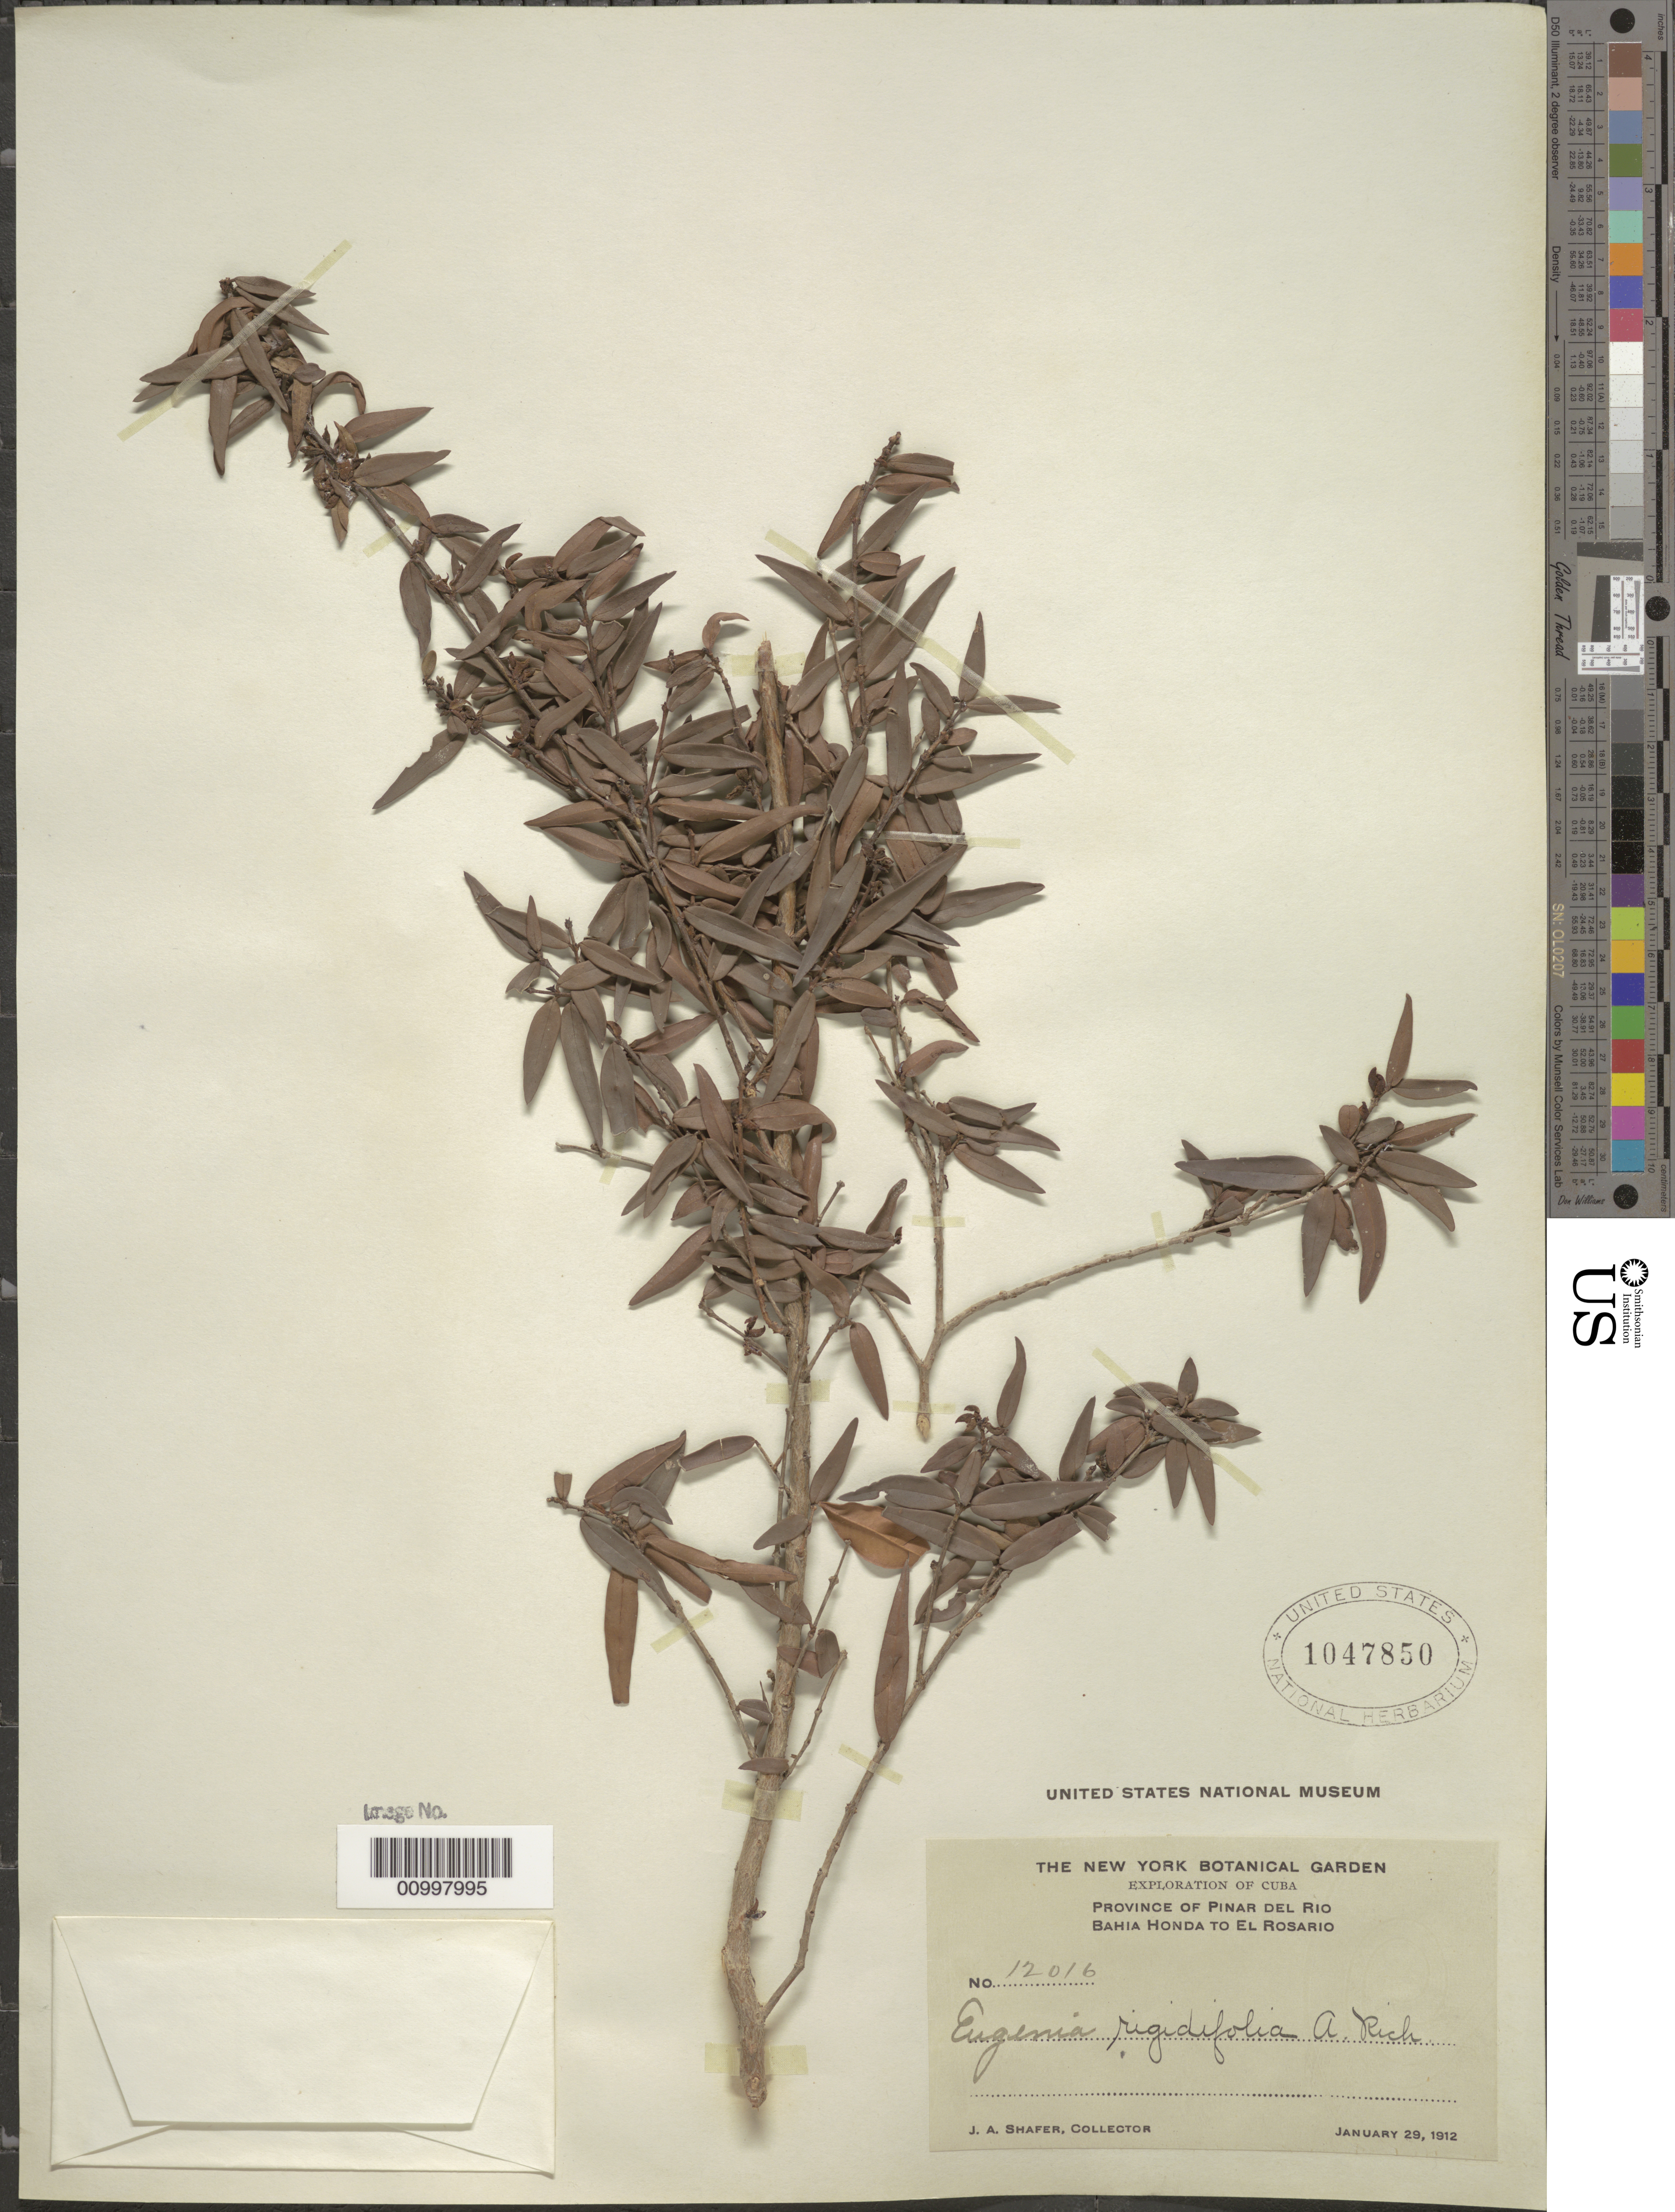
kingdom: Plantae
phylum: Tracheophyta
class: Magnoliopsida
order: Myrtales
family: Myrtaceae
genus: Eugenia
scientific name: Eugenia rigidifolia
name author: A. Rich.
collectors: J. A. Shafer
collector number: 12016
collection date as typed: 29 Jan 1912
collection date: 1912-01-29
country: Cuba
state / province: Pinar del Rio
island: Cuba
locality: Bahia Honda to El Rosario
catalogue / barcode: US 1047850